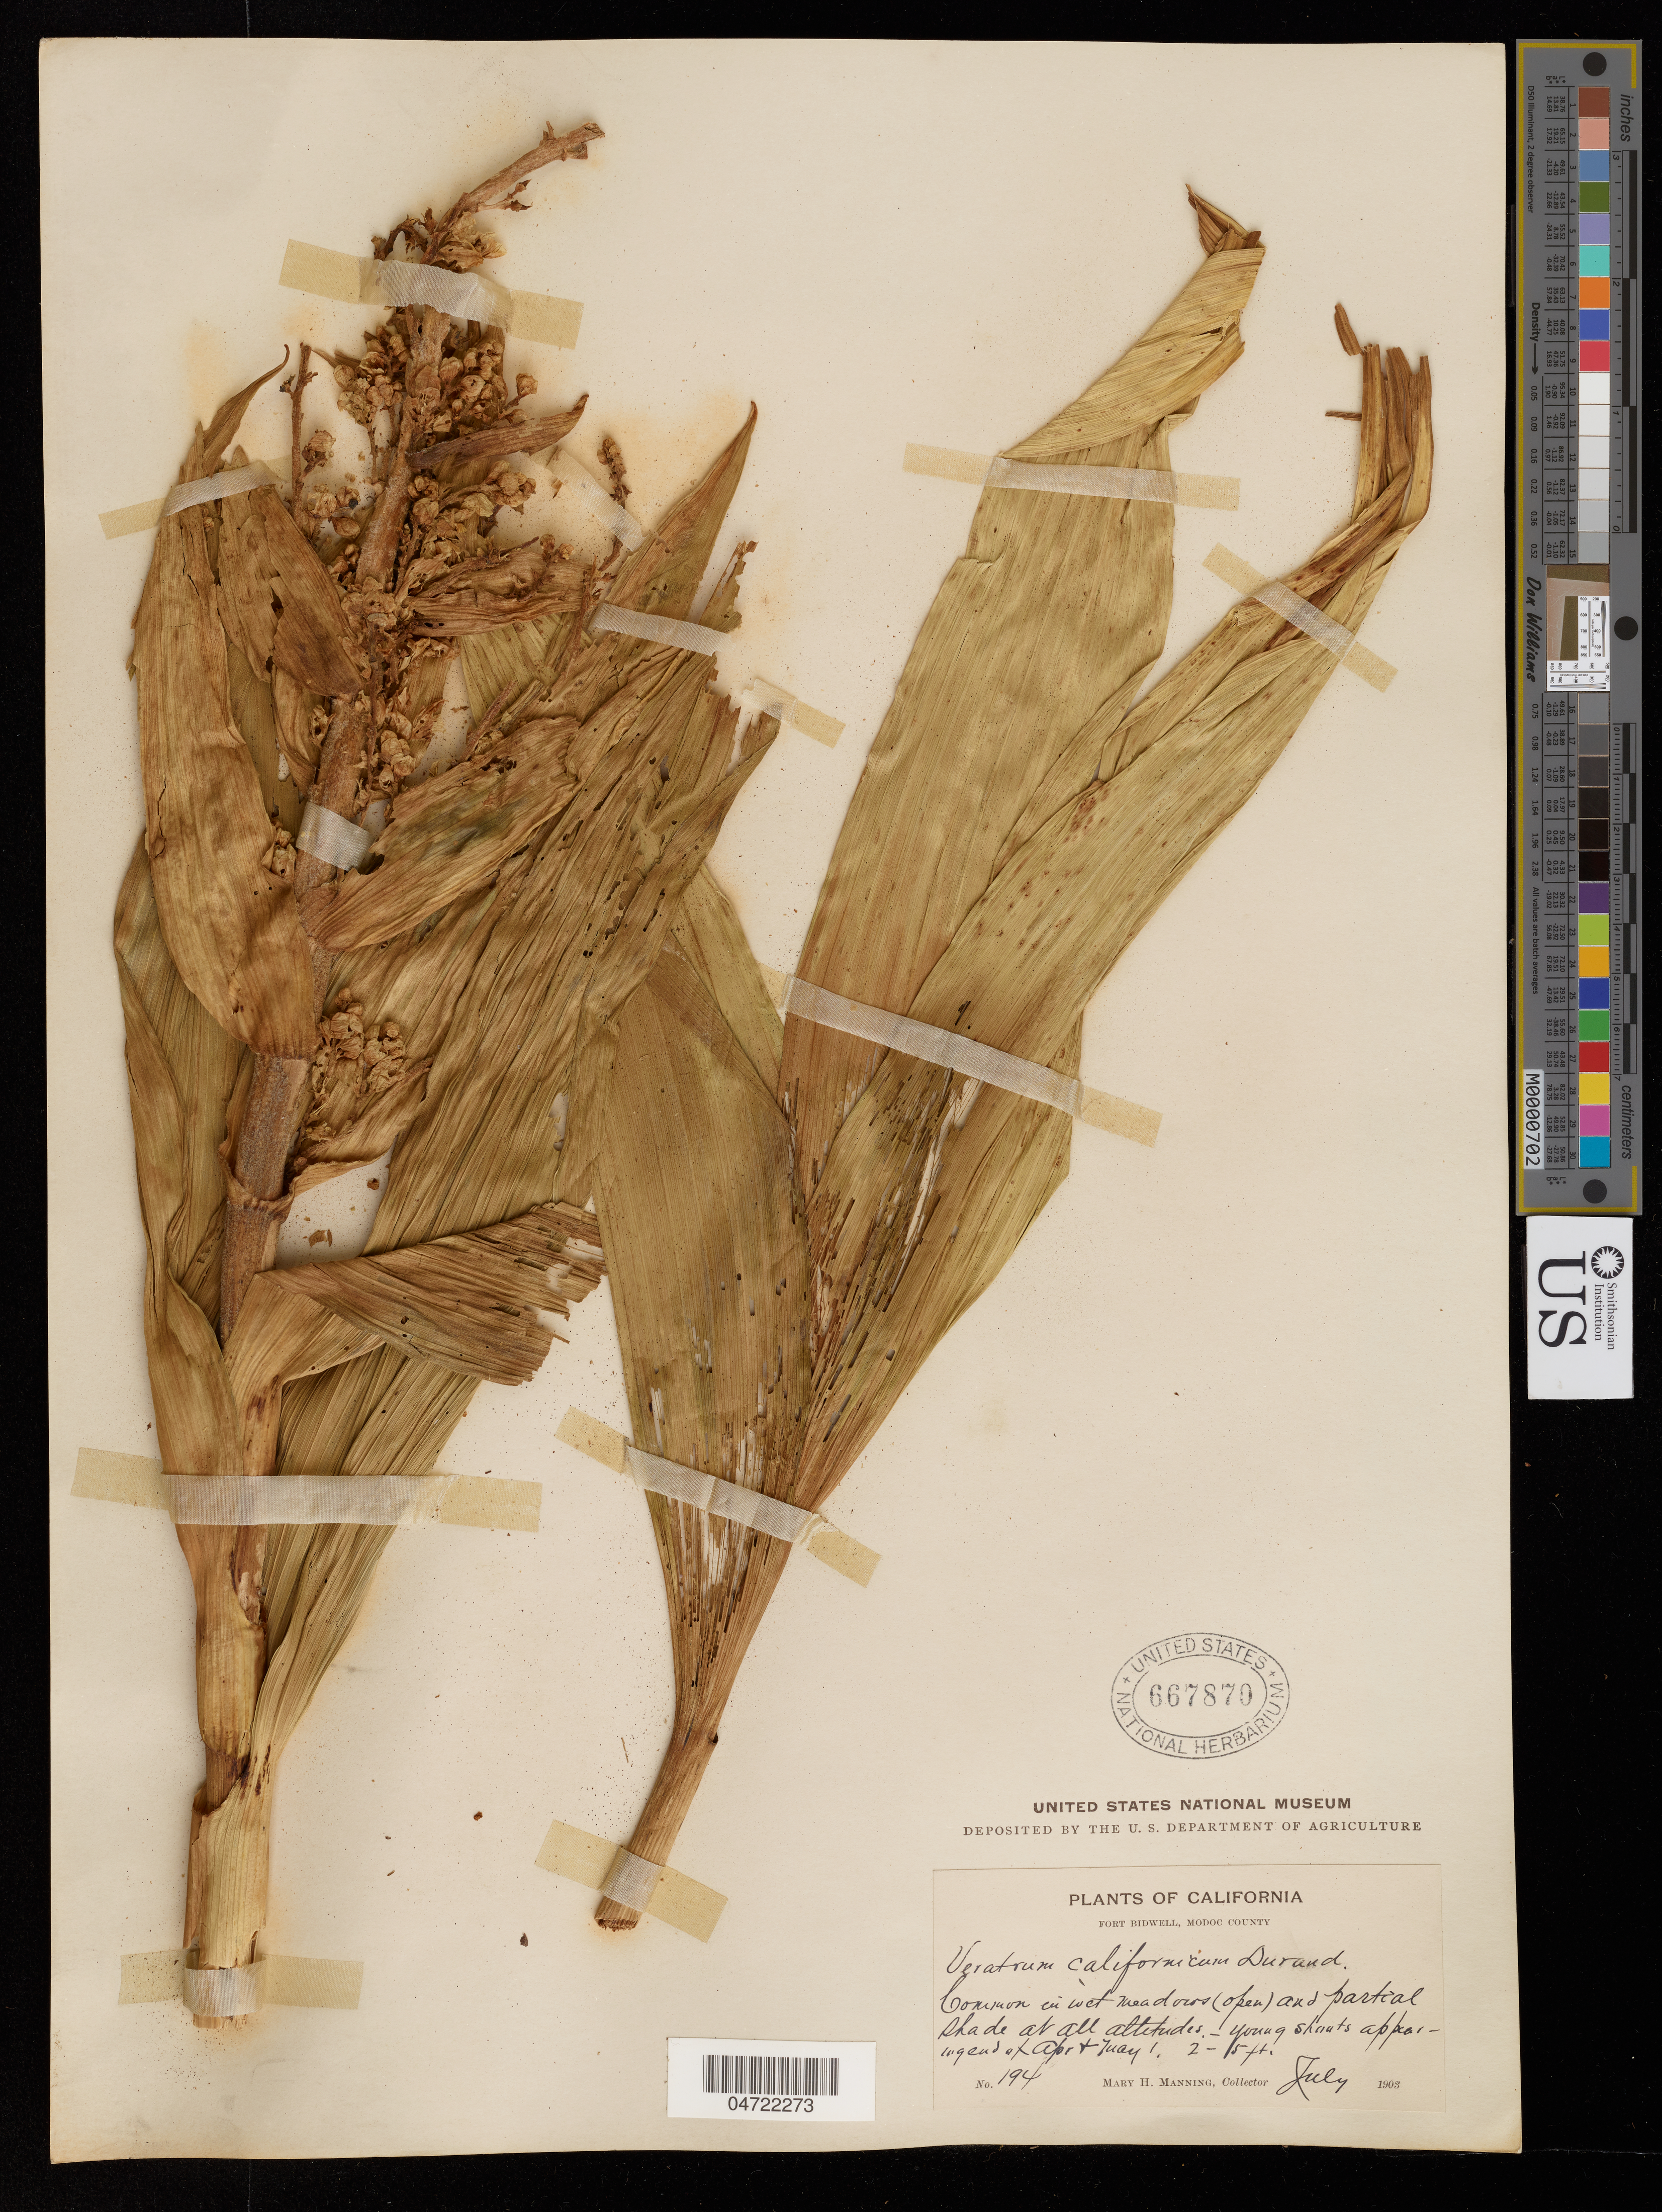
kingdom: Plantae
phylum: Tracheophyta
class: Liliopsida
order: Liliales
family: Melanthiaceae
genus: Veratrum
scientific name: Veratrum californicum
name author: Durand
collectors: M. Manning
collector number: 194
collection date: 1903-07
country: United States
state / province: California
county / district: Modoc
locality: Fort Bidwell, Modoc County. Rocky sides of Mill Canyon.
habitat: Common in wet meadows (open) and partial shade at all altitudes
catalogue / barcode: US 667870